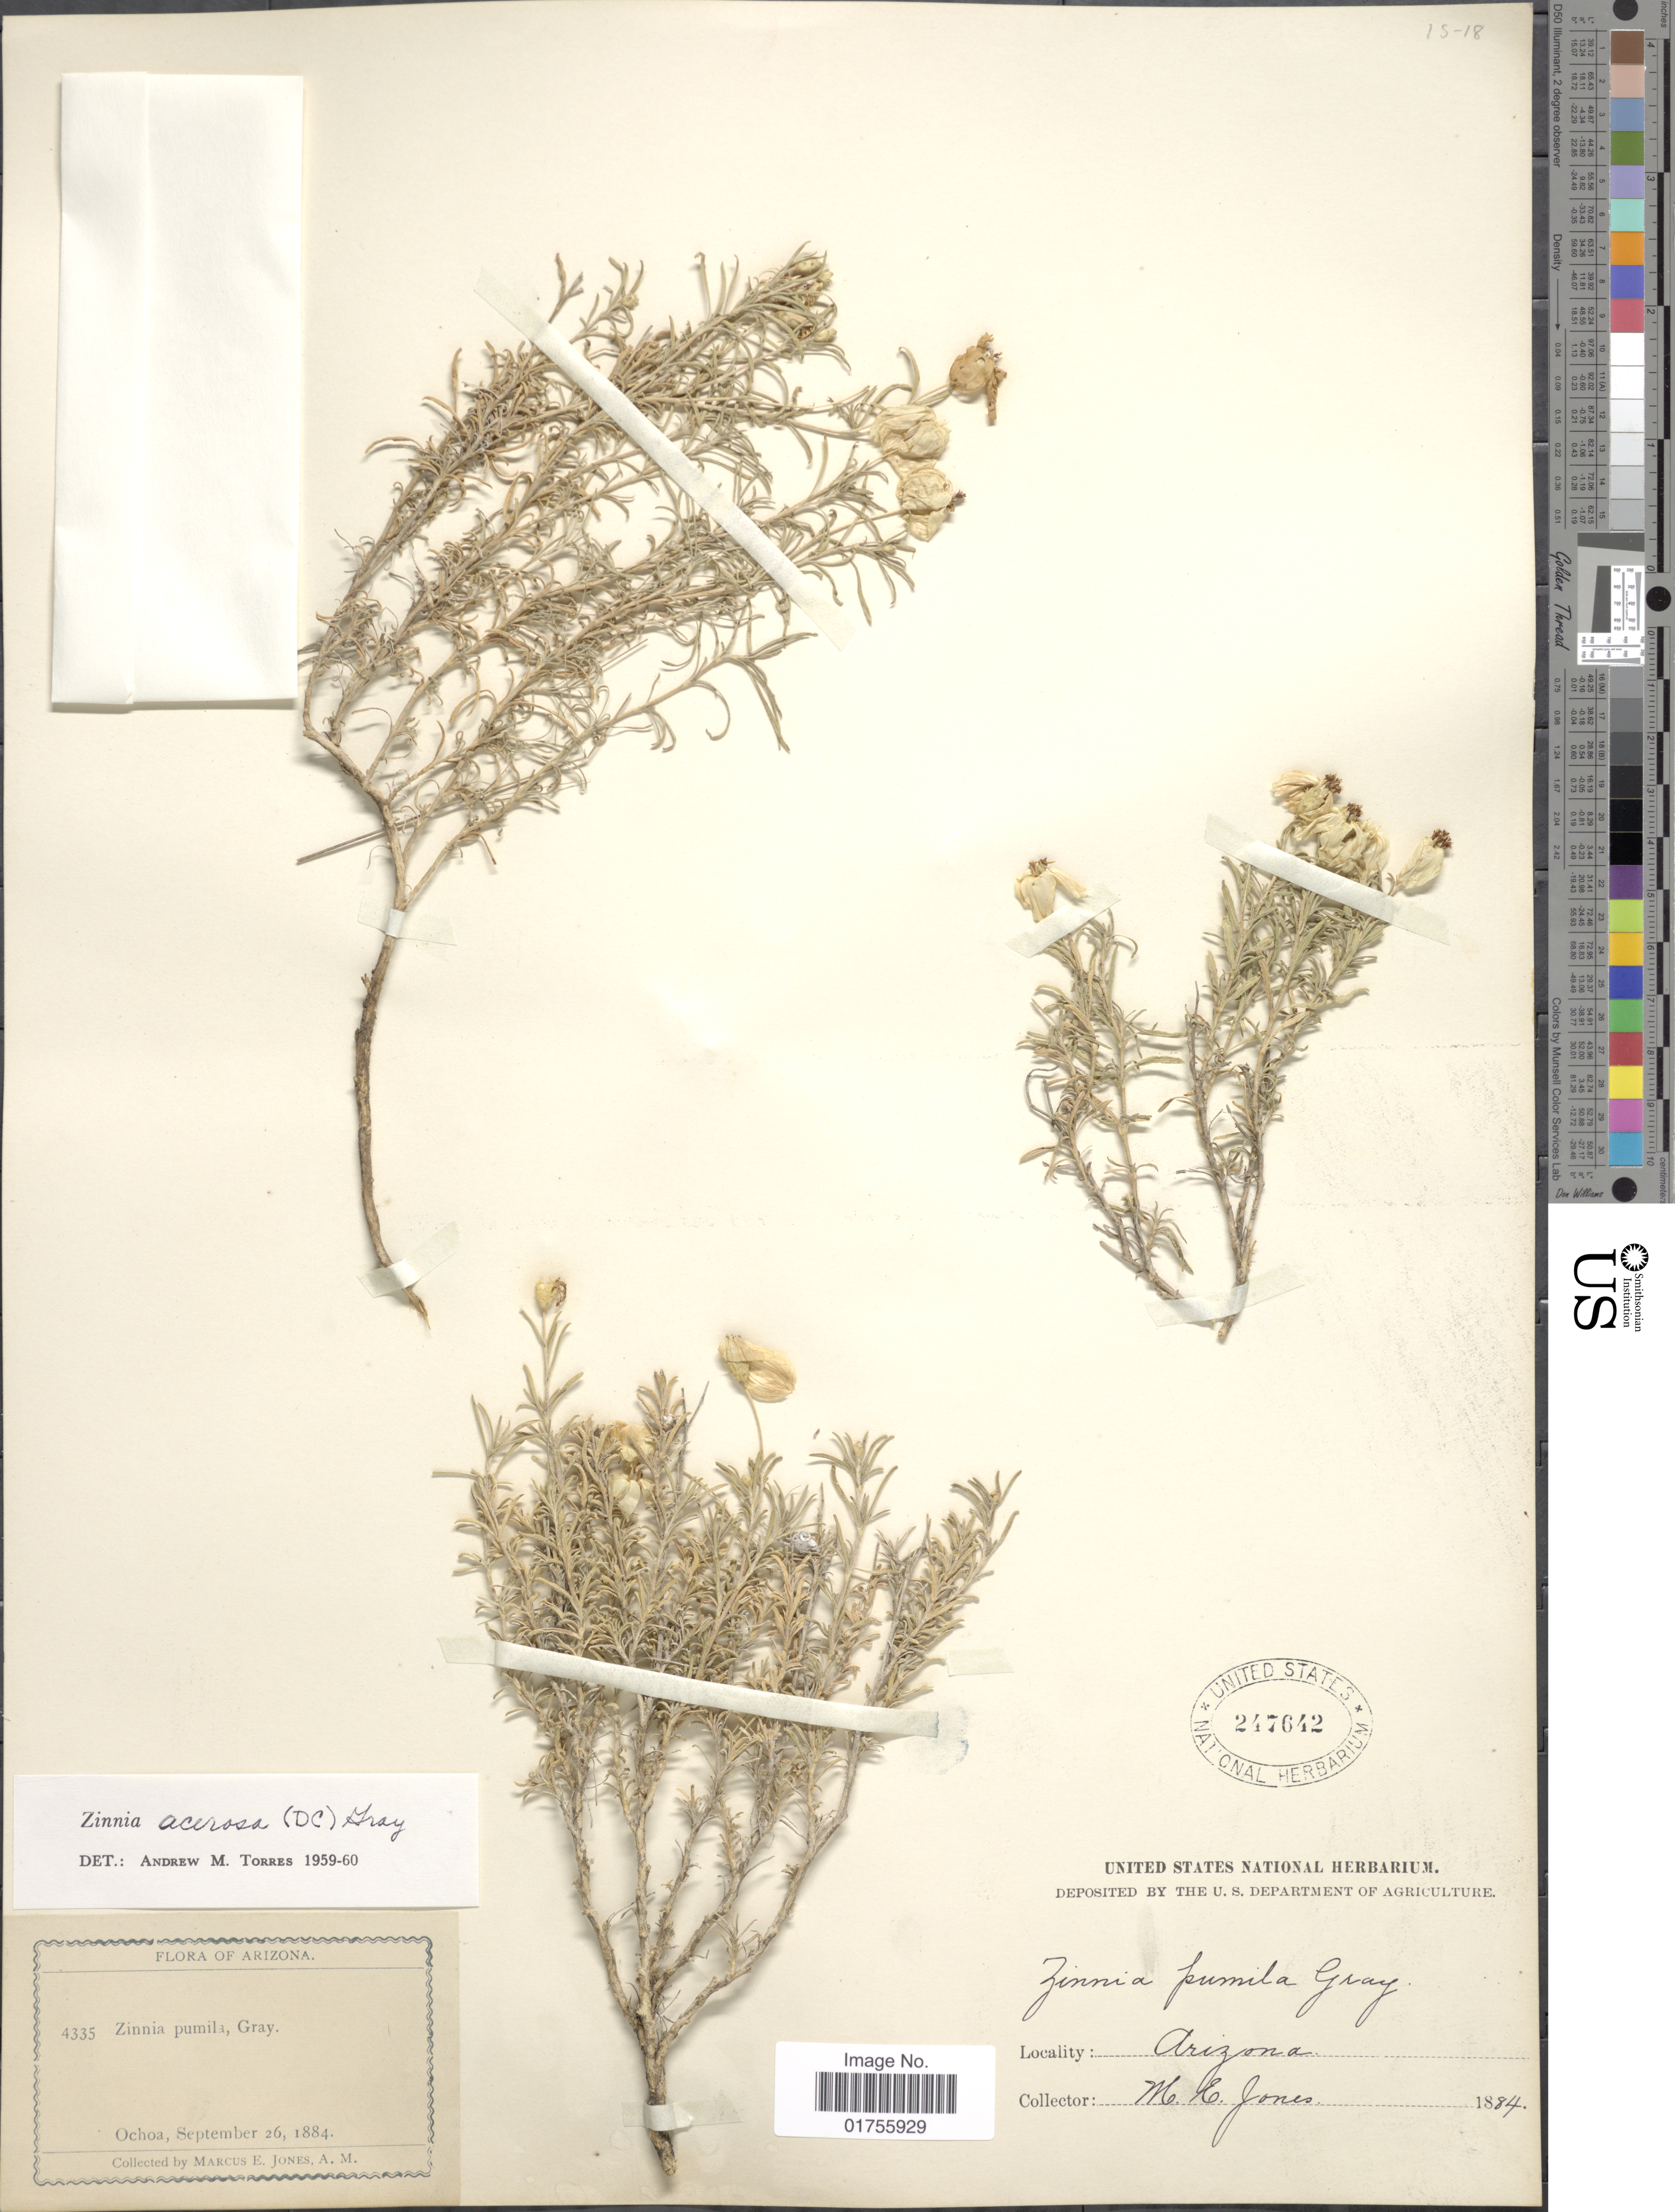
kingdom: Plantae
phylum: Tracheophyta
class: Magnoliopsida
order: Asterales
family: Asteraceae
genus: Zinnia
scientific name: Zinnia acerosa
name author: (DC.) A. Gray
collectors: M. E. Jones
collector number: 4335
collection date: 1884-09-26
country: United States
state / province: Arizona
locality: Ochoa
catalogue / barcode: US 247642